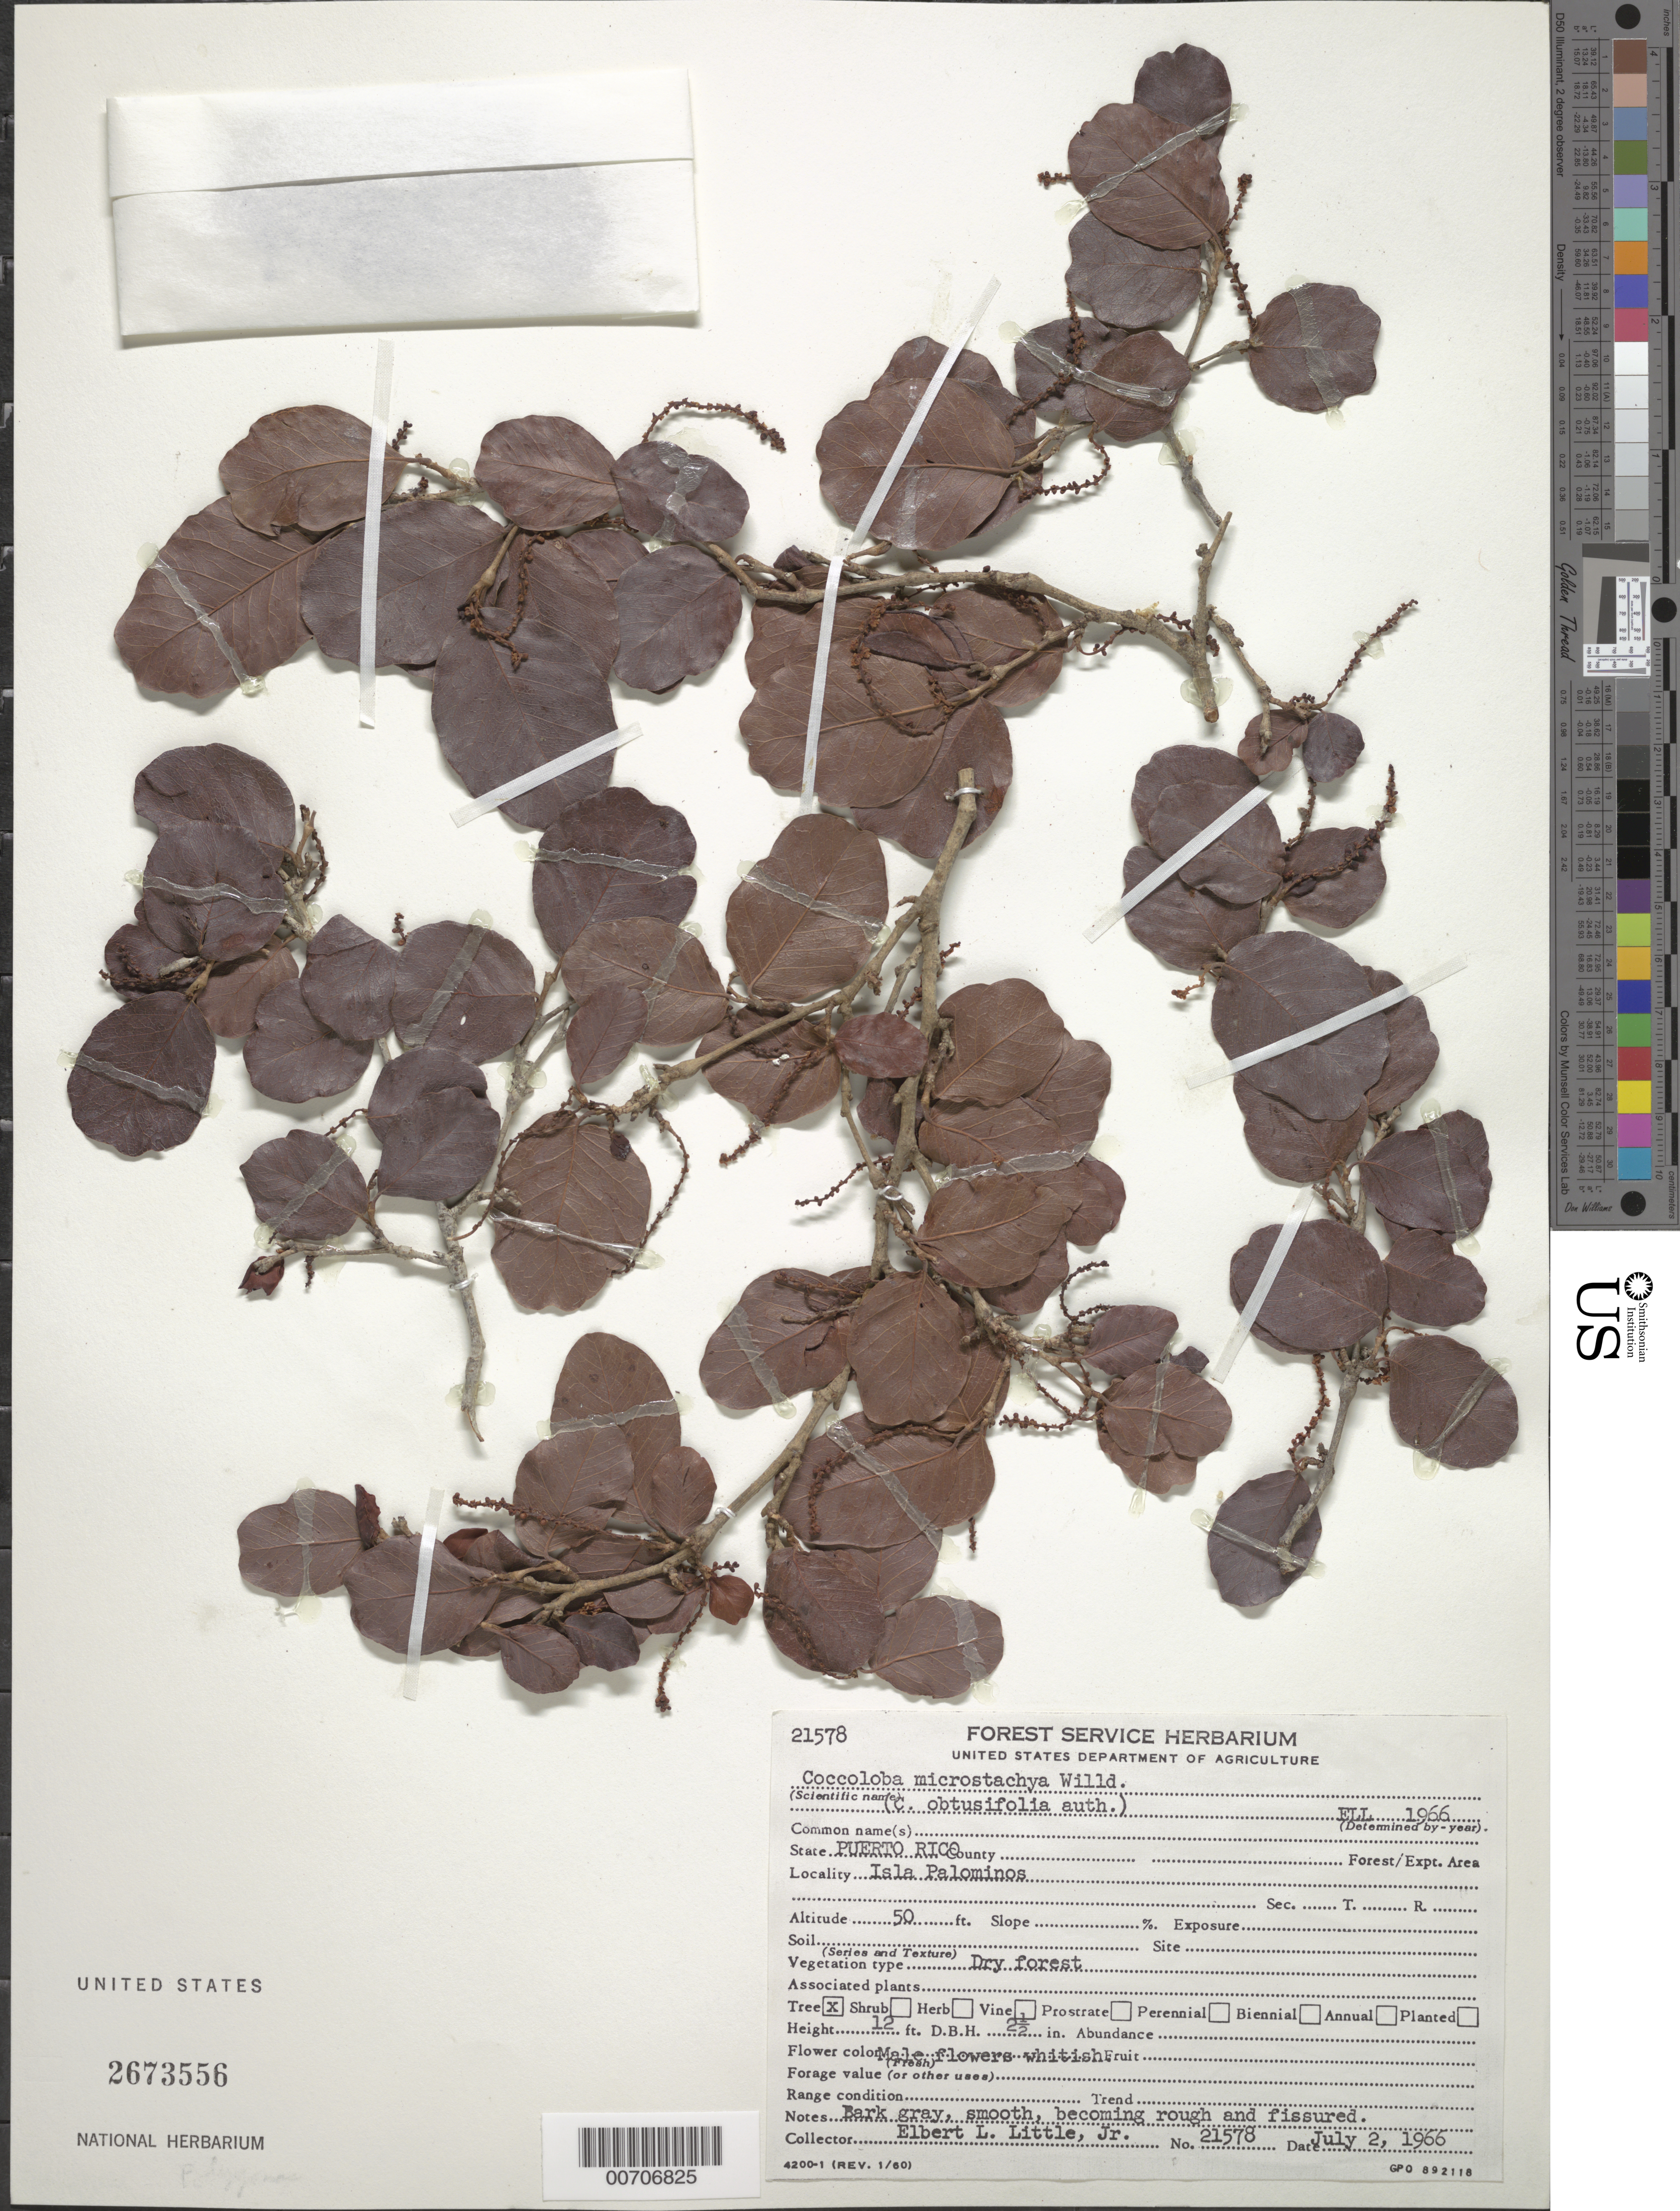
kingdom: Plantae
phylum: Tracheophyta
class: Magnoliopsida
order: Caryophyllales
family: Polygonaceae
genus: Coccoloba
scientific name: Coccoloba microstachya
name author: Willd.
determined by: Little, Elbert L., Jr., (FSSR), United States Department of Agriculture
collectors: E. L. Little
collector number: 21578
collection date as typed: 02 Jul 1966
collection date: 1966-07-02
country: Puerto Rico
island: Greater Antilles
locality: Isla Palominos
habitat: Dry forest.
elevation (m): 15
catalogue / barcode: US 2673556